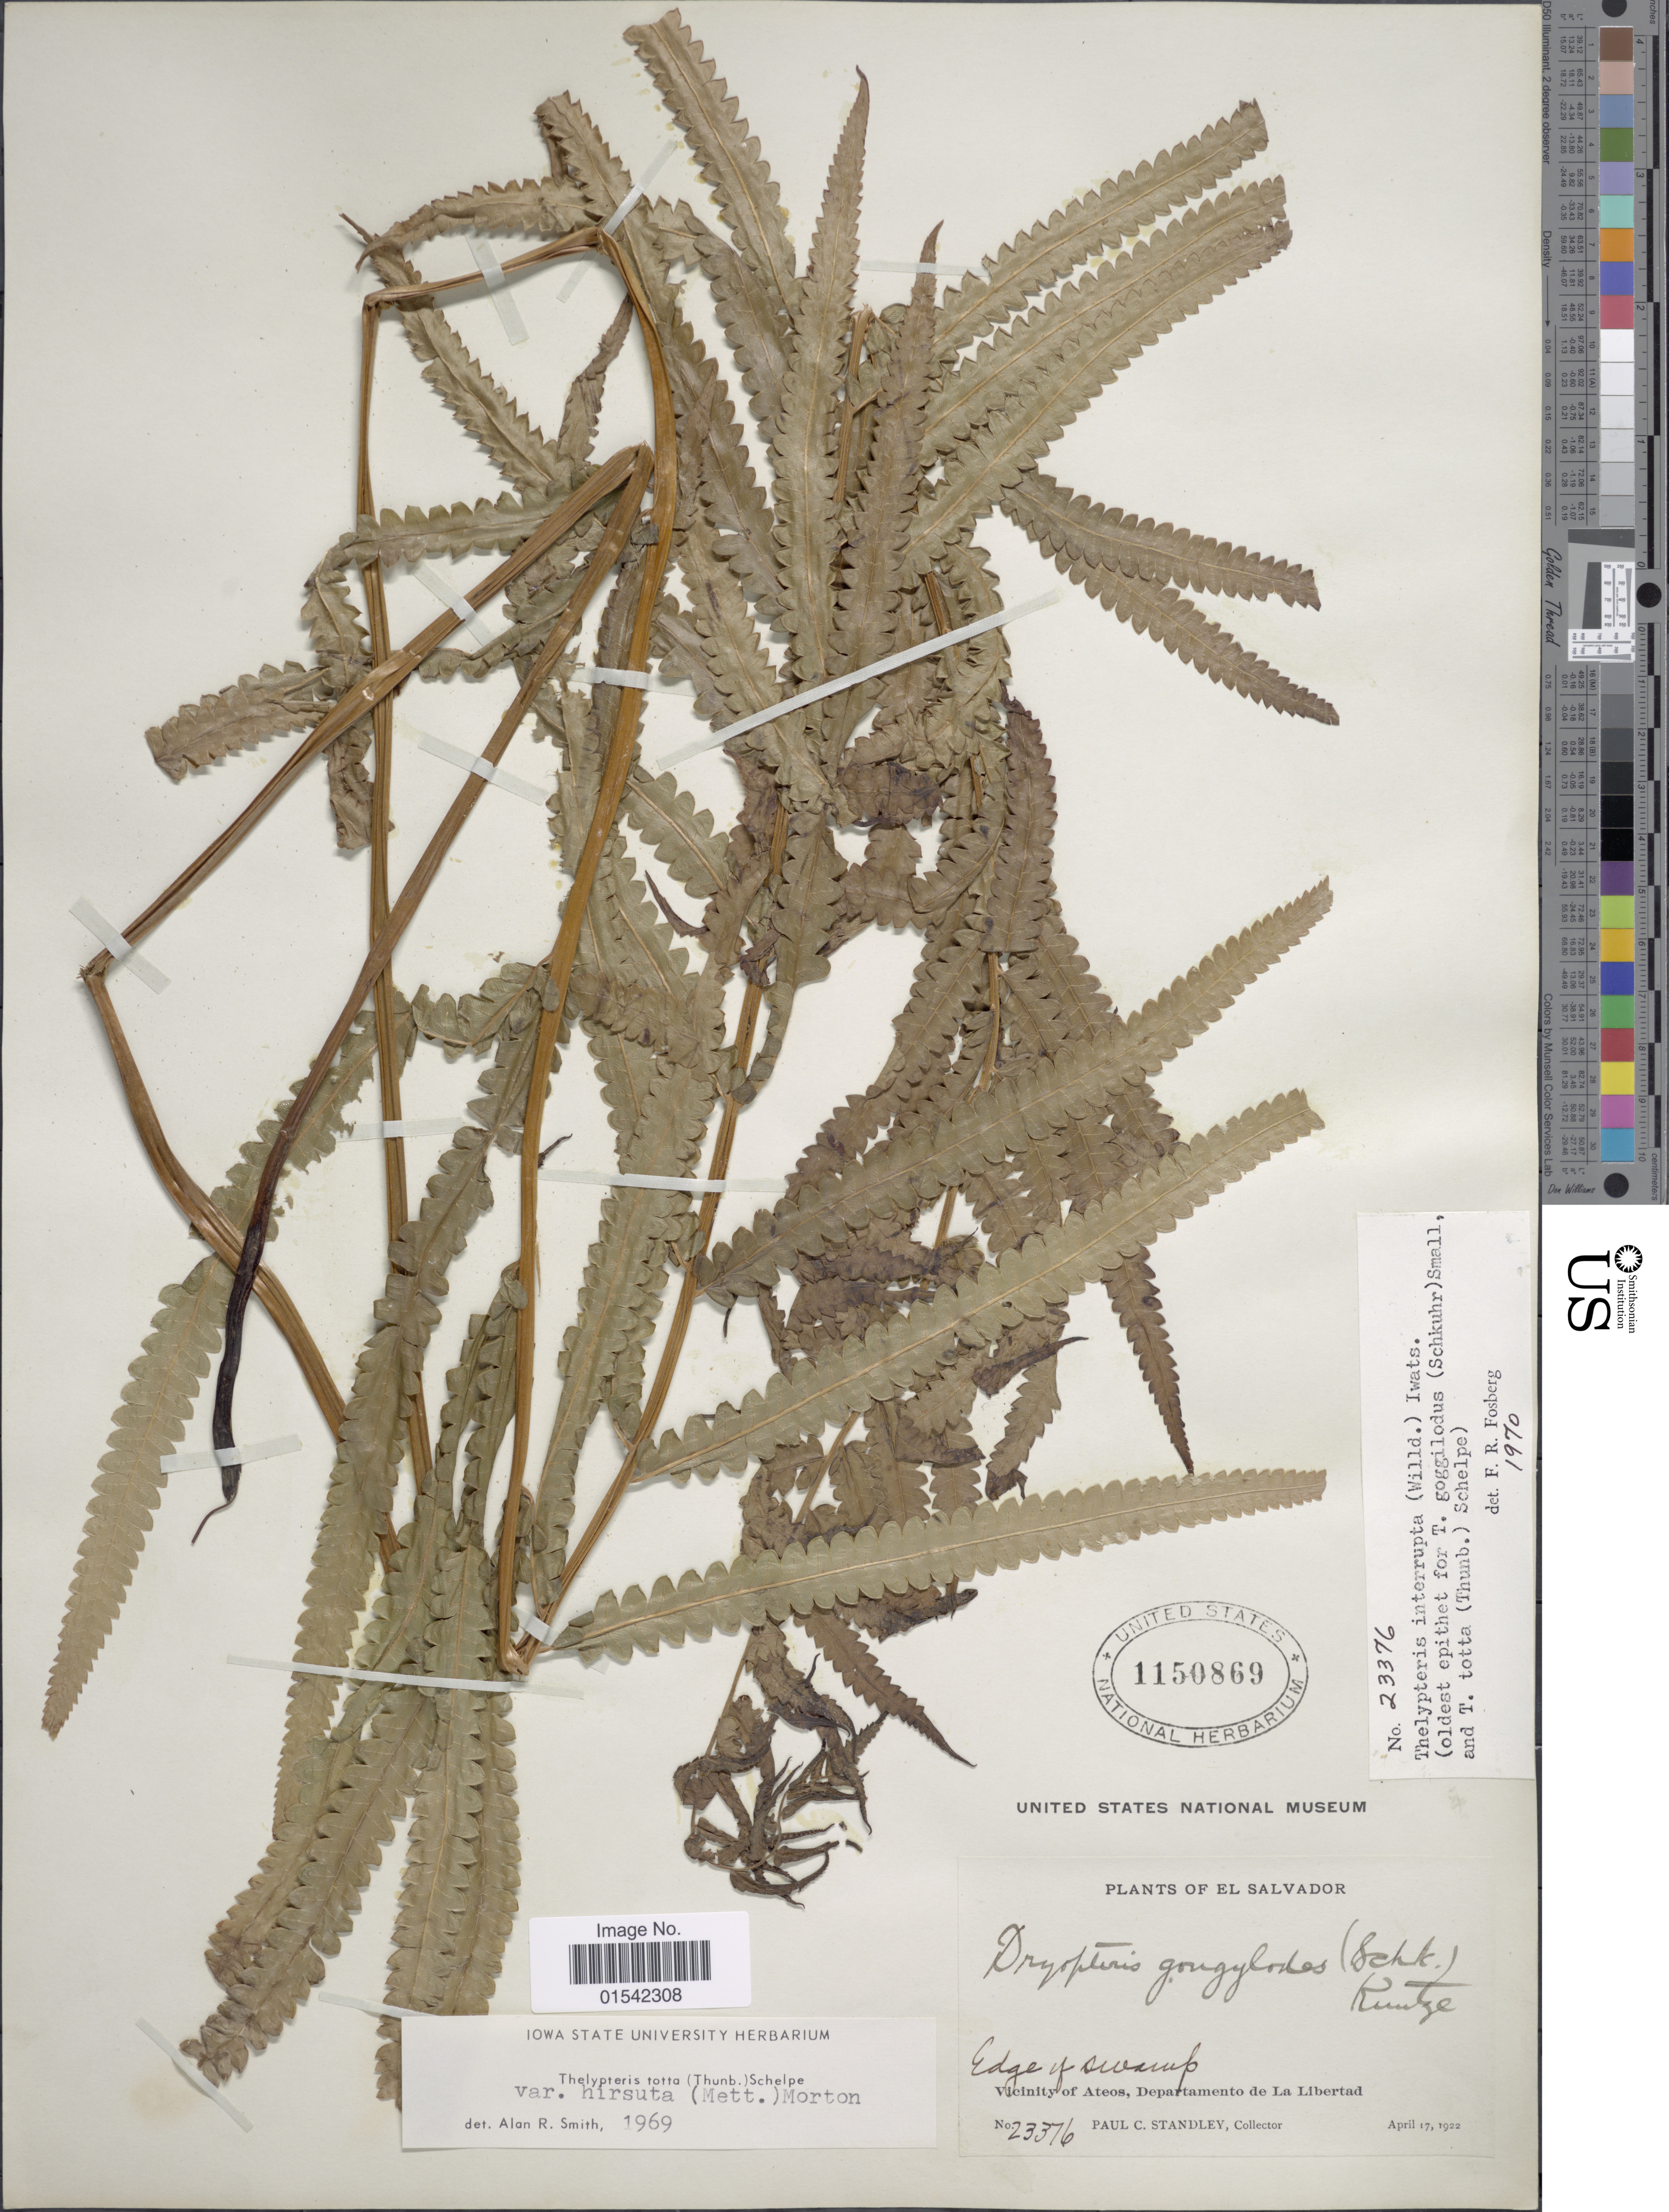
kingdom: Plantae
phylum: Tracheophyta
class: Polypodiopsida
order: Polypodiales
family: Thelypteridaceae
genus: Cyclosorus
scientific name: Cyclosorus interruptus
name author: (Willd.) H. Itô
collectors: P. C. Standley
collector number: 23376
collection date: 1922-04-17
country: El Salvador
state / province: La Libertad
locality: Edge of swamp, Vicinity of Ateos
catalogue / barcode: US 1150869